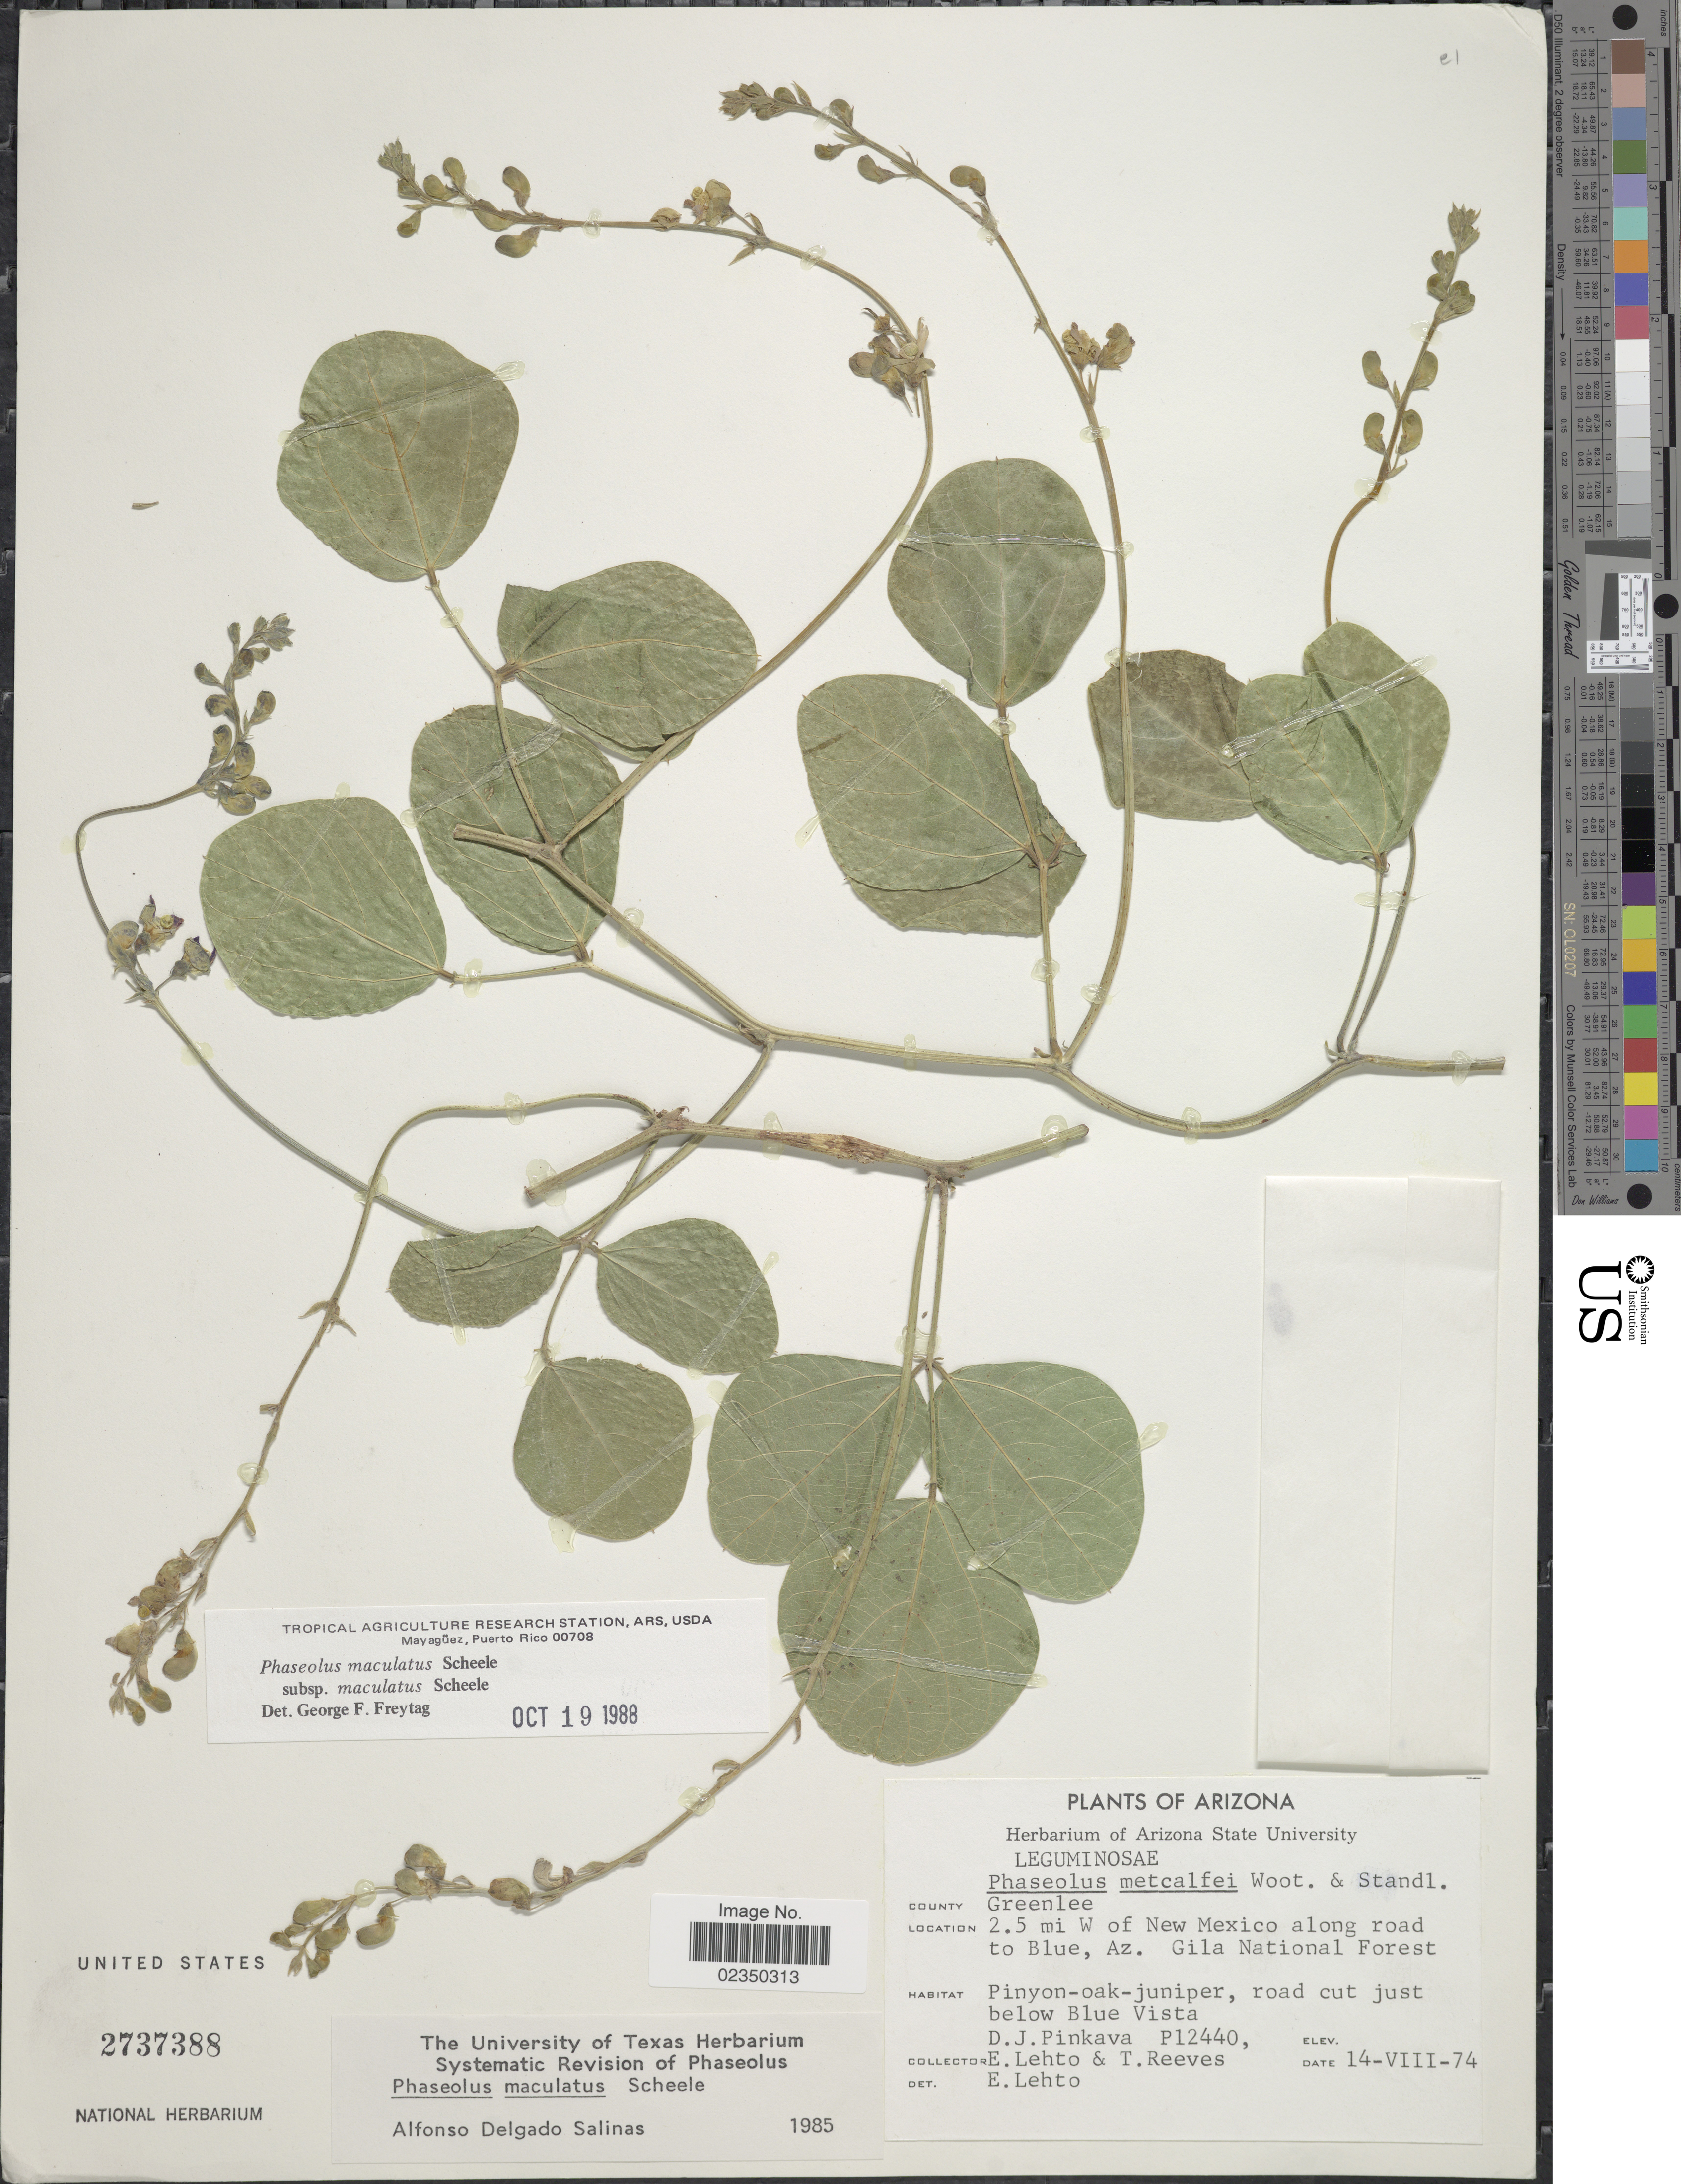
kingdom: Plantae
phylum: Tracheophyta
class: Magnoliopsida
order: Fabales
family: Fabaceae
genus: Phaseolus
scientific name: Phaseolus maculatus subsp. maculatus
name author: Scheele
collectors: D. J. Pinkava, E. Lehto & T. Reeves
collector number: P12440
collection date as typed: Transcribed d/m/y: 14/8/74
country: United States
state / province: Arizona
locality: County Greenlee, 2.5 mi W of New Mexico along road to Blue, Az. Gila National Forest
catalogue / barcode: US 2737388